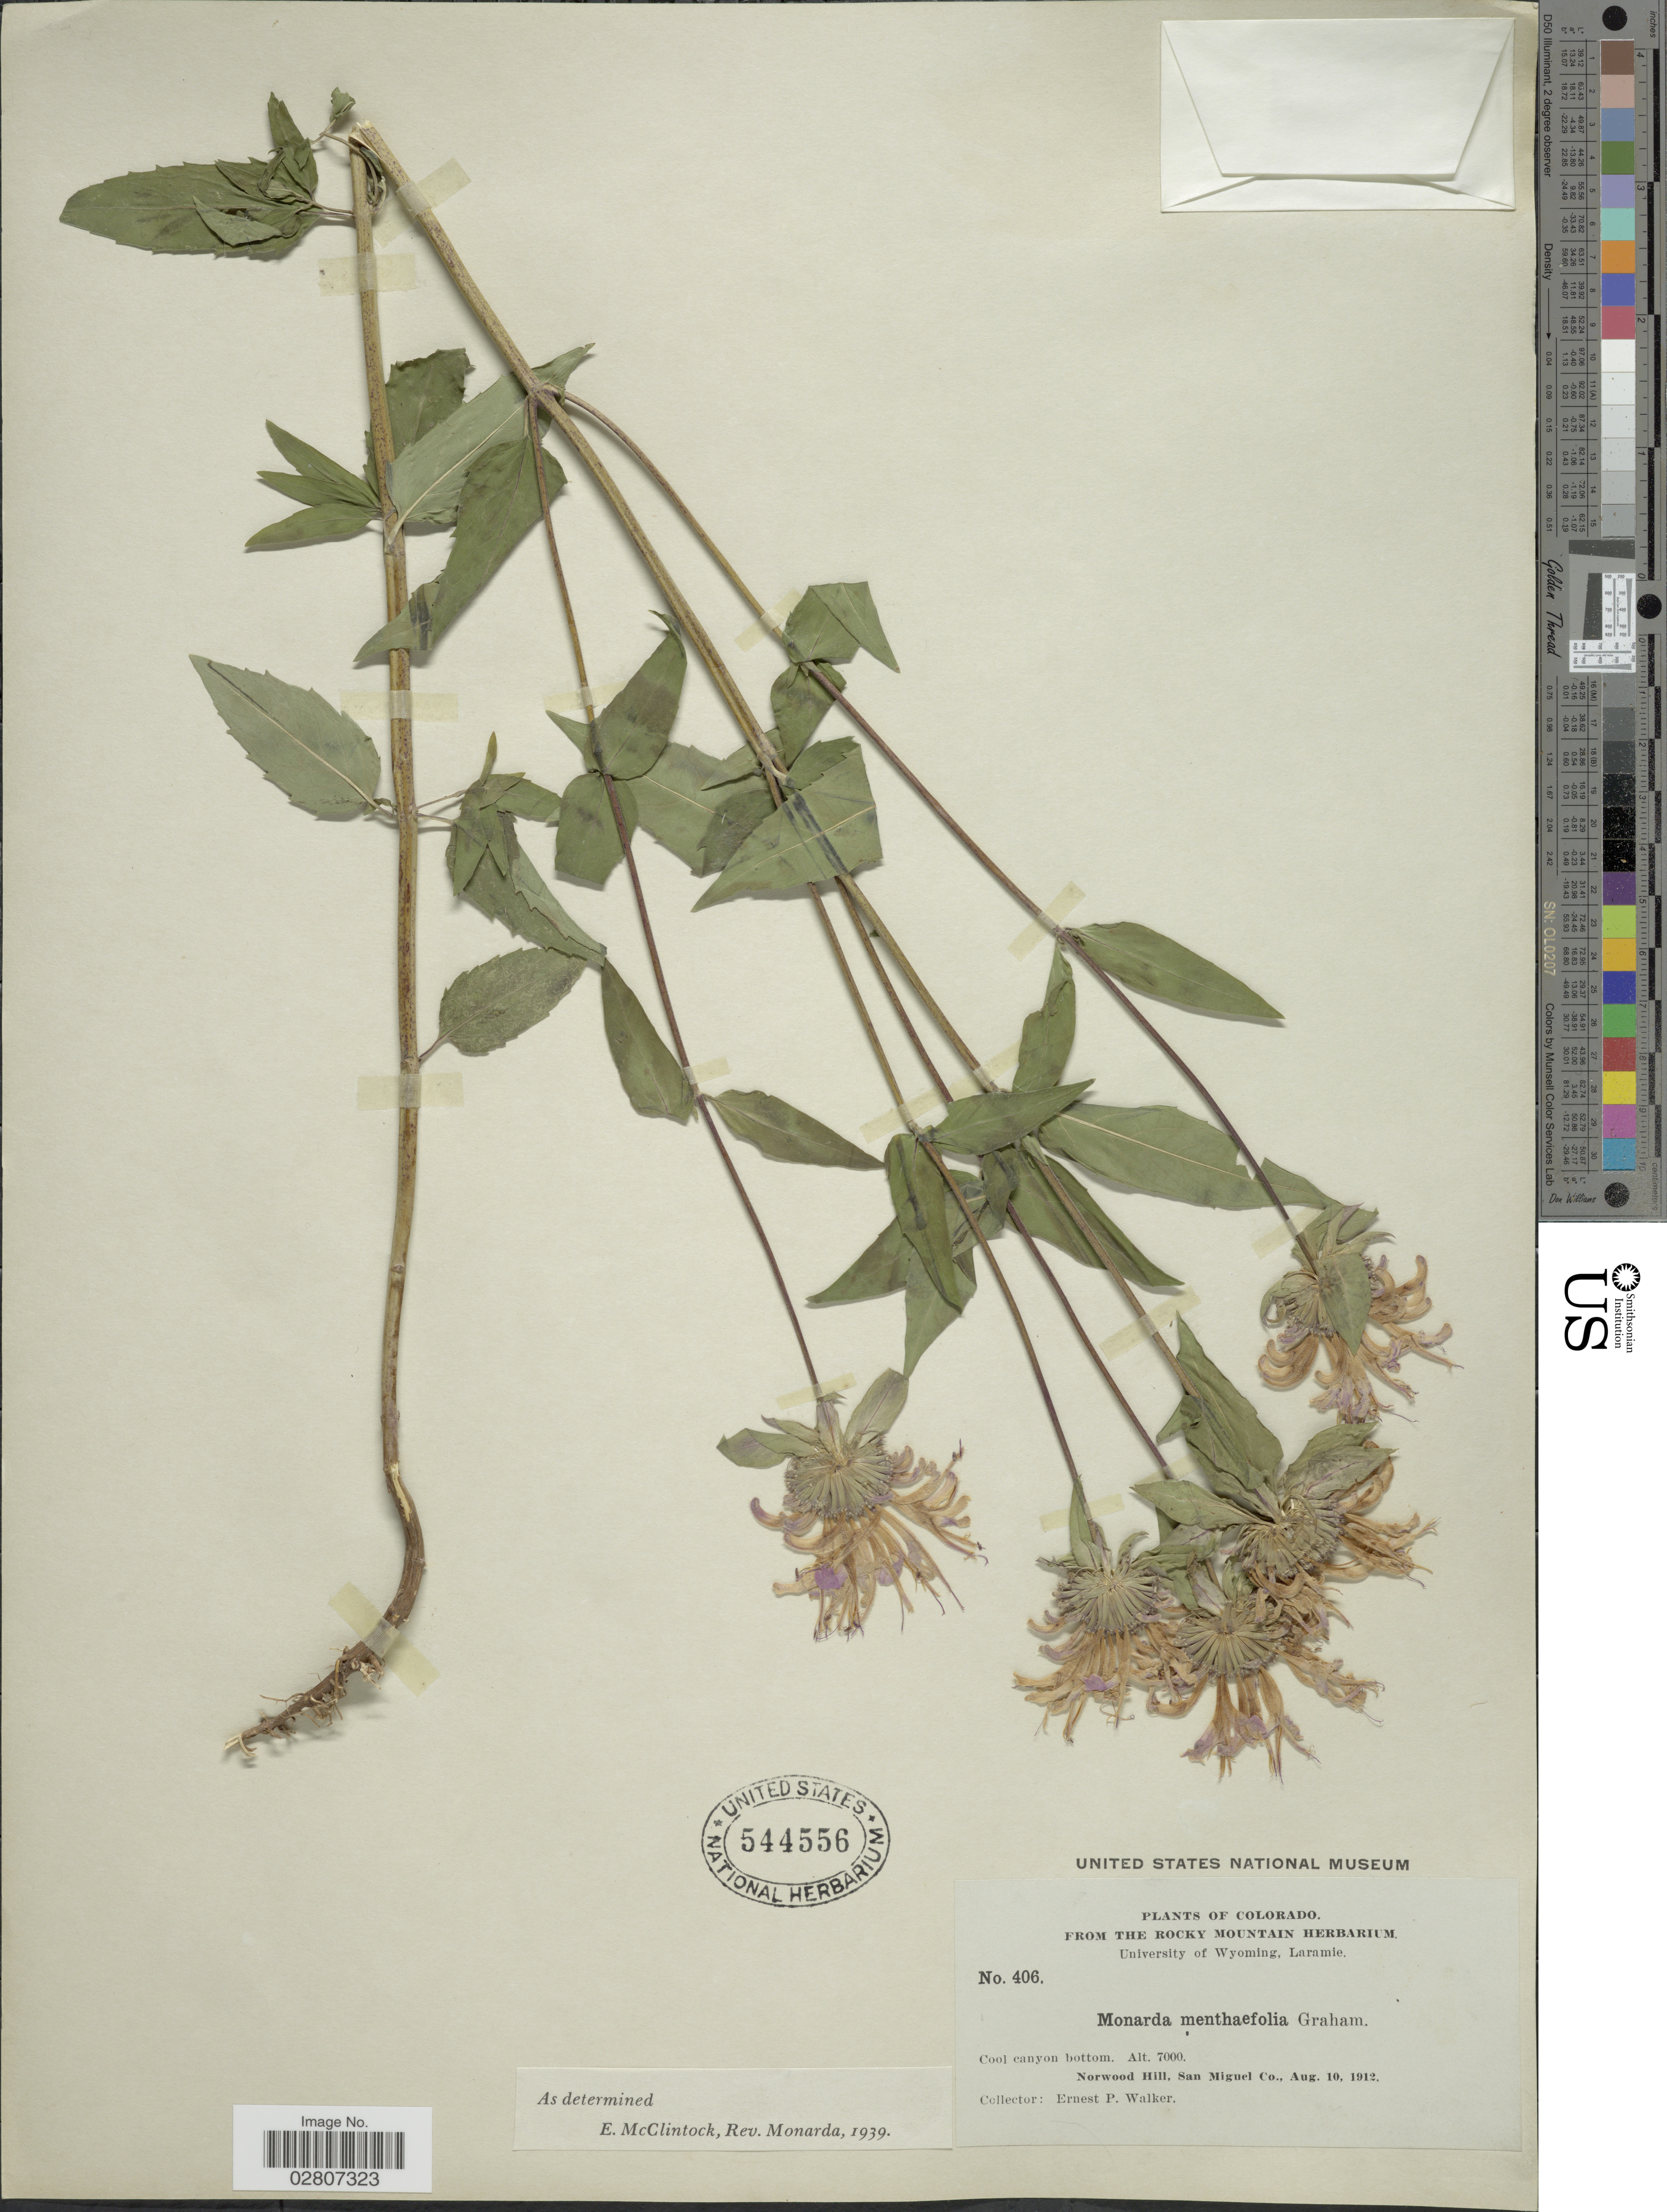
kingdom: Plantae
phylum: Tracheophyta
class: Magnoliopsida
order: Lamiales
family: Lamiaceae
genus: Monarda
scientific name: Monarda fistulosa var. menthifolia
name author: (Graham) Fernald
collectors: E. P. Walker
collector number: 406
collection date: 1912-08-10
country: United States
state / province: Colorado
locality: Cool canyon bottom. Norwood Hill, San Miguel Co.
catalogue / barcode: US 544556